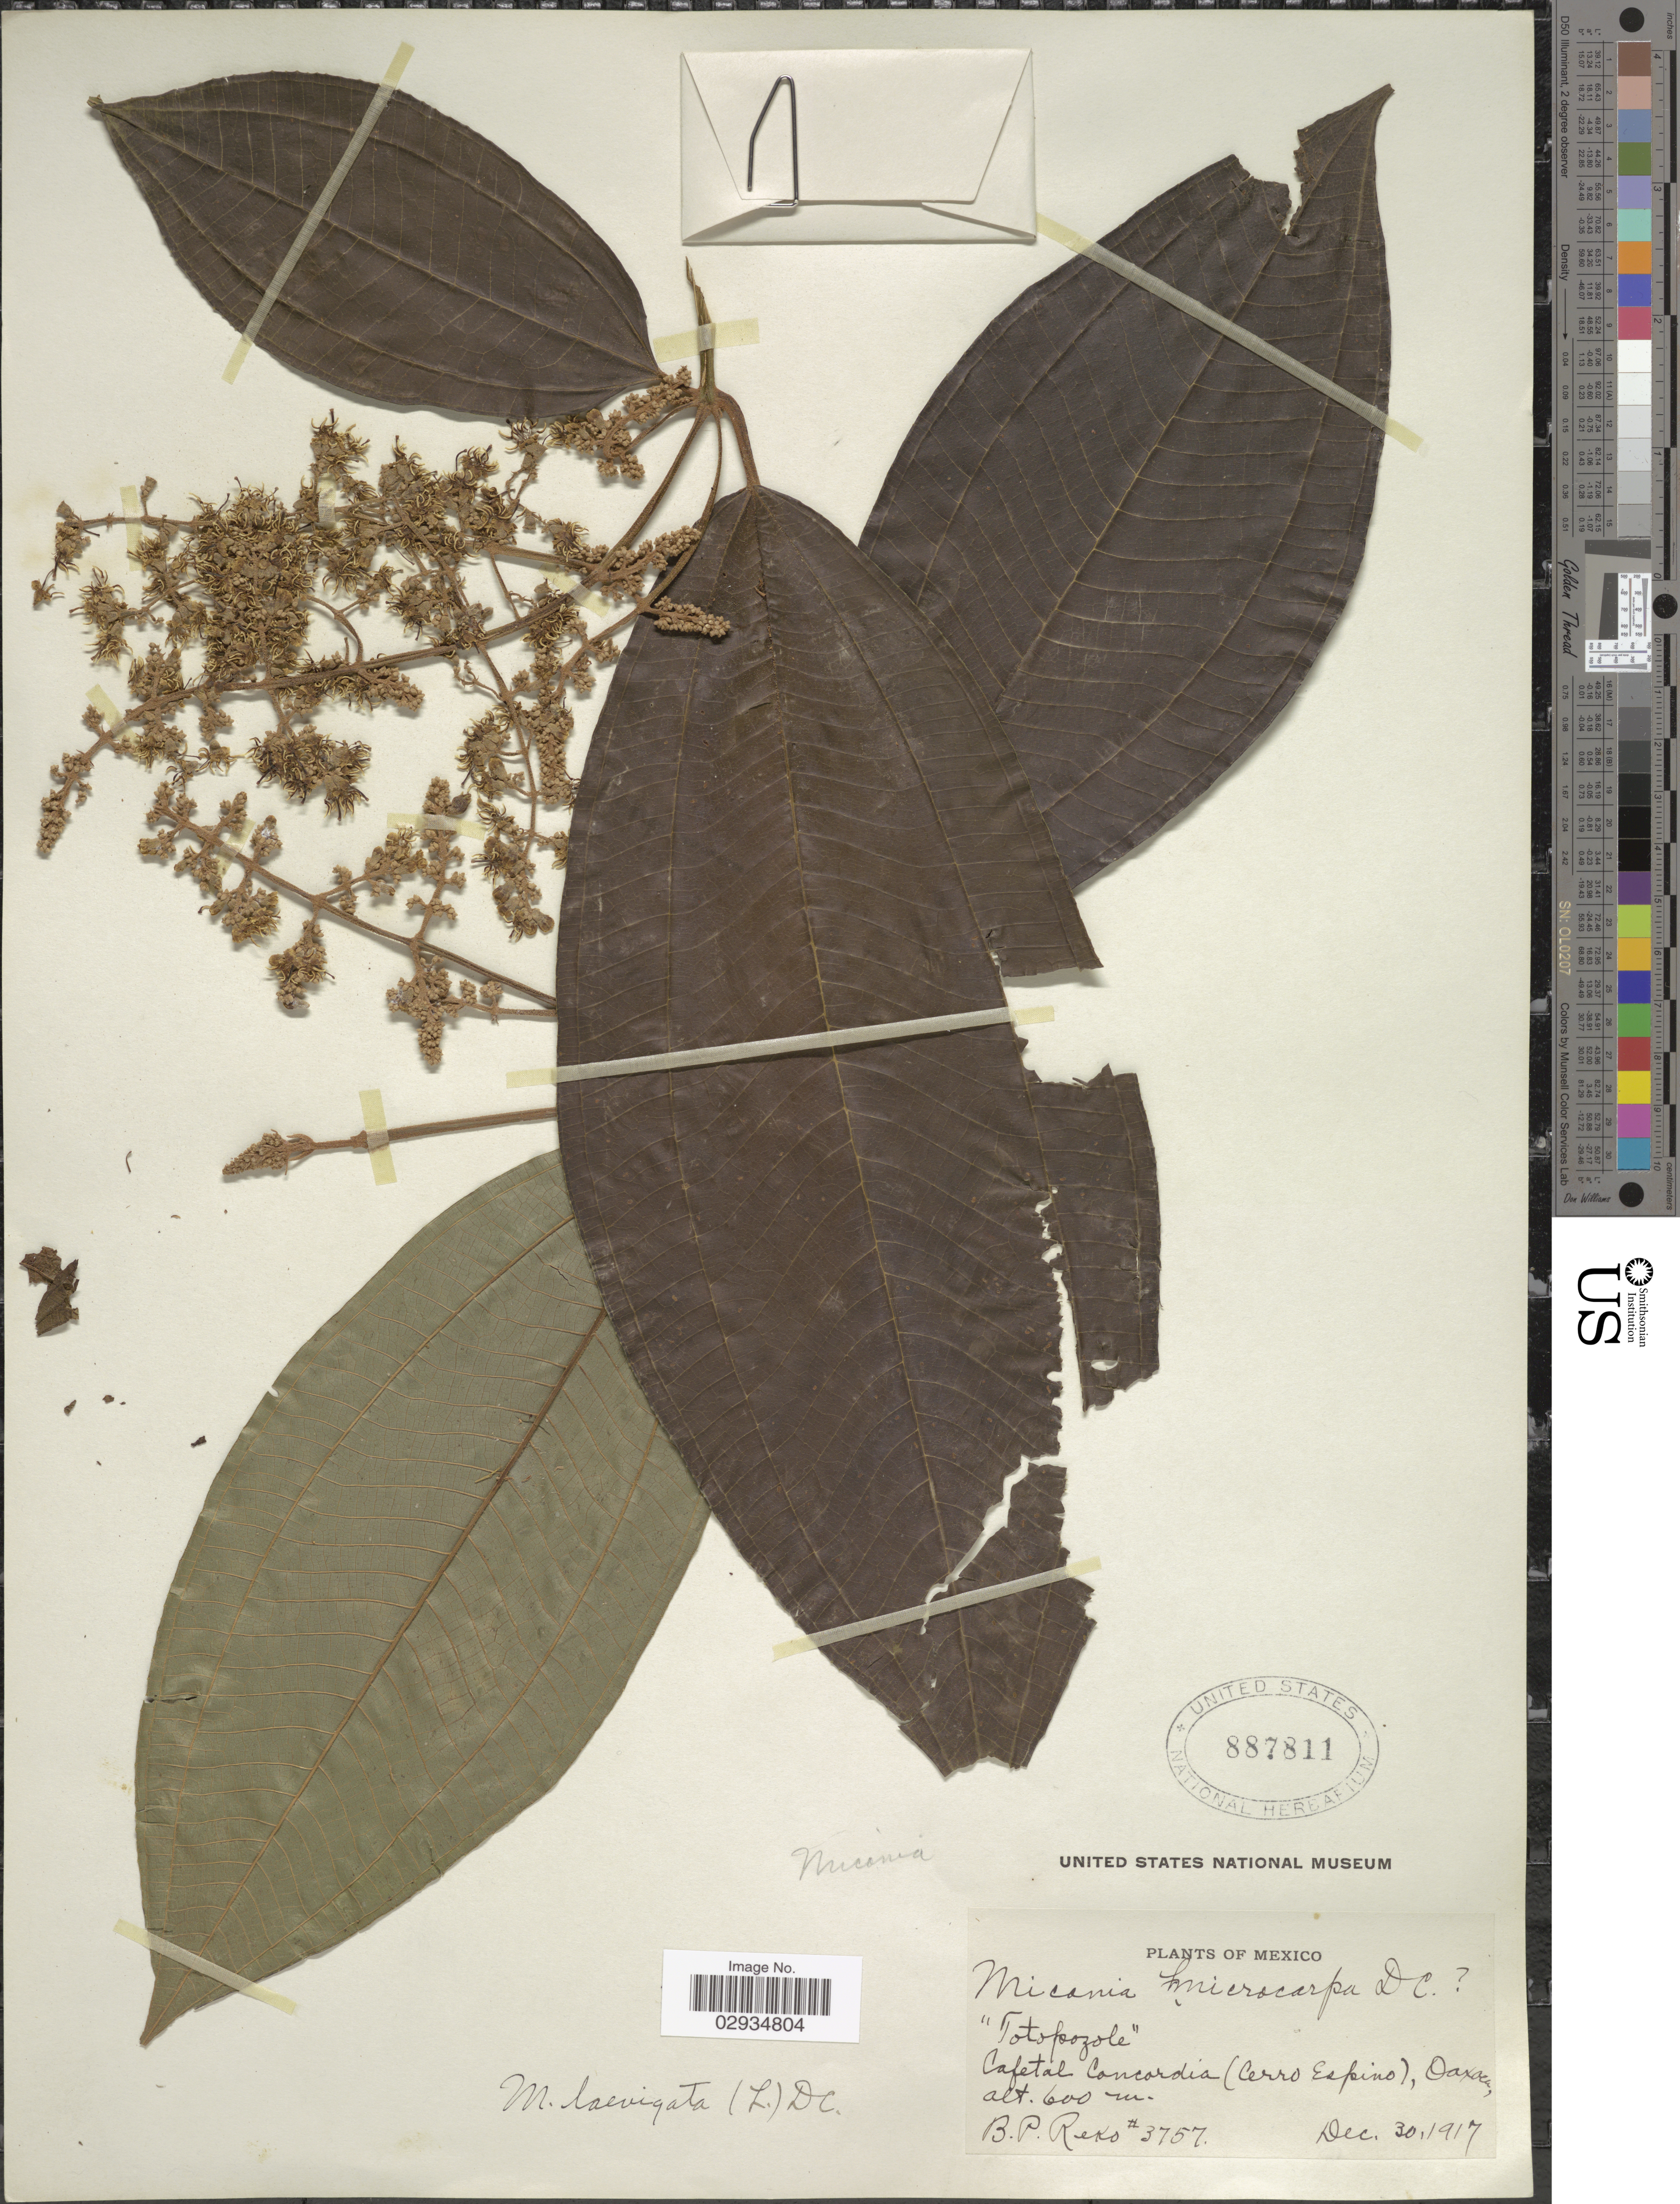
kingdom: Plantae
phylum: Tracheophyta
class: Magnoliopsida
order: Myrtales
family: Melastomataceae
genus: Miconia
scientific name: Miconia laevigata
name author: (L.) D. Don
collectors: B. P. Reko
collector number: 3757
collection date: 1917-12-30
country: Mexico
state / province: Oaxaca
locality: Cafetal Concordia (Cerro Espino).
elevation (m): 600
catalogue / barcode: US 887811